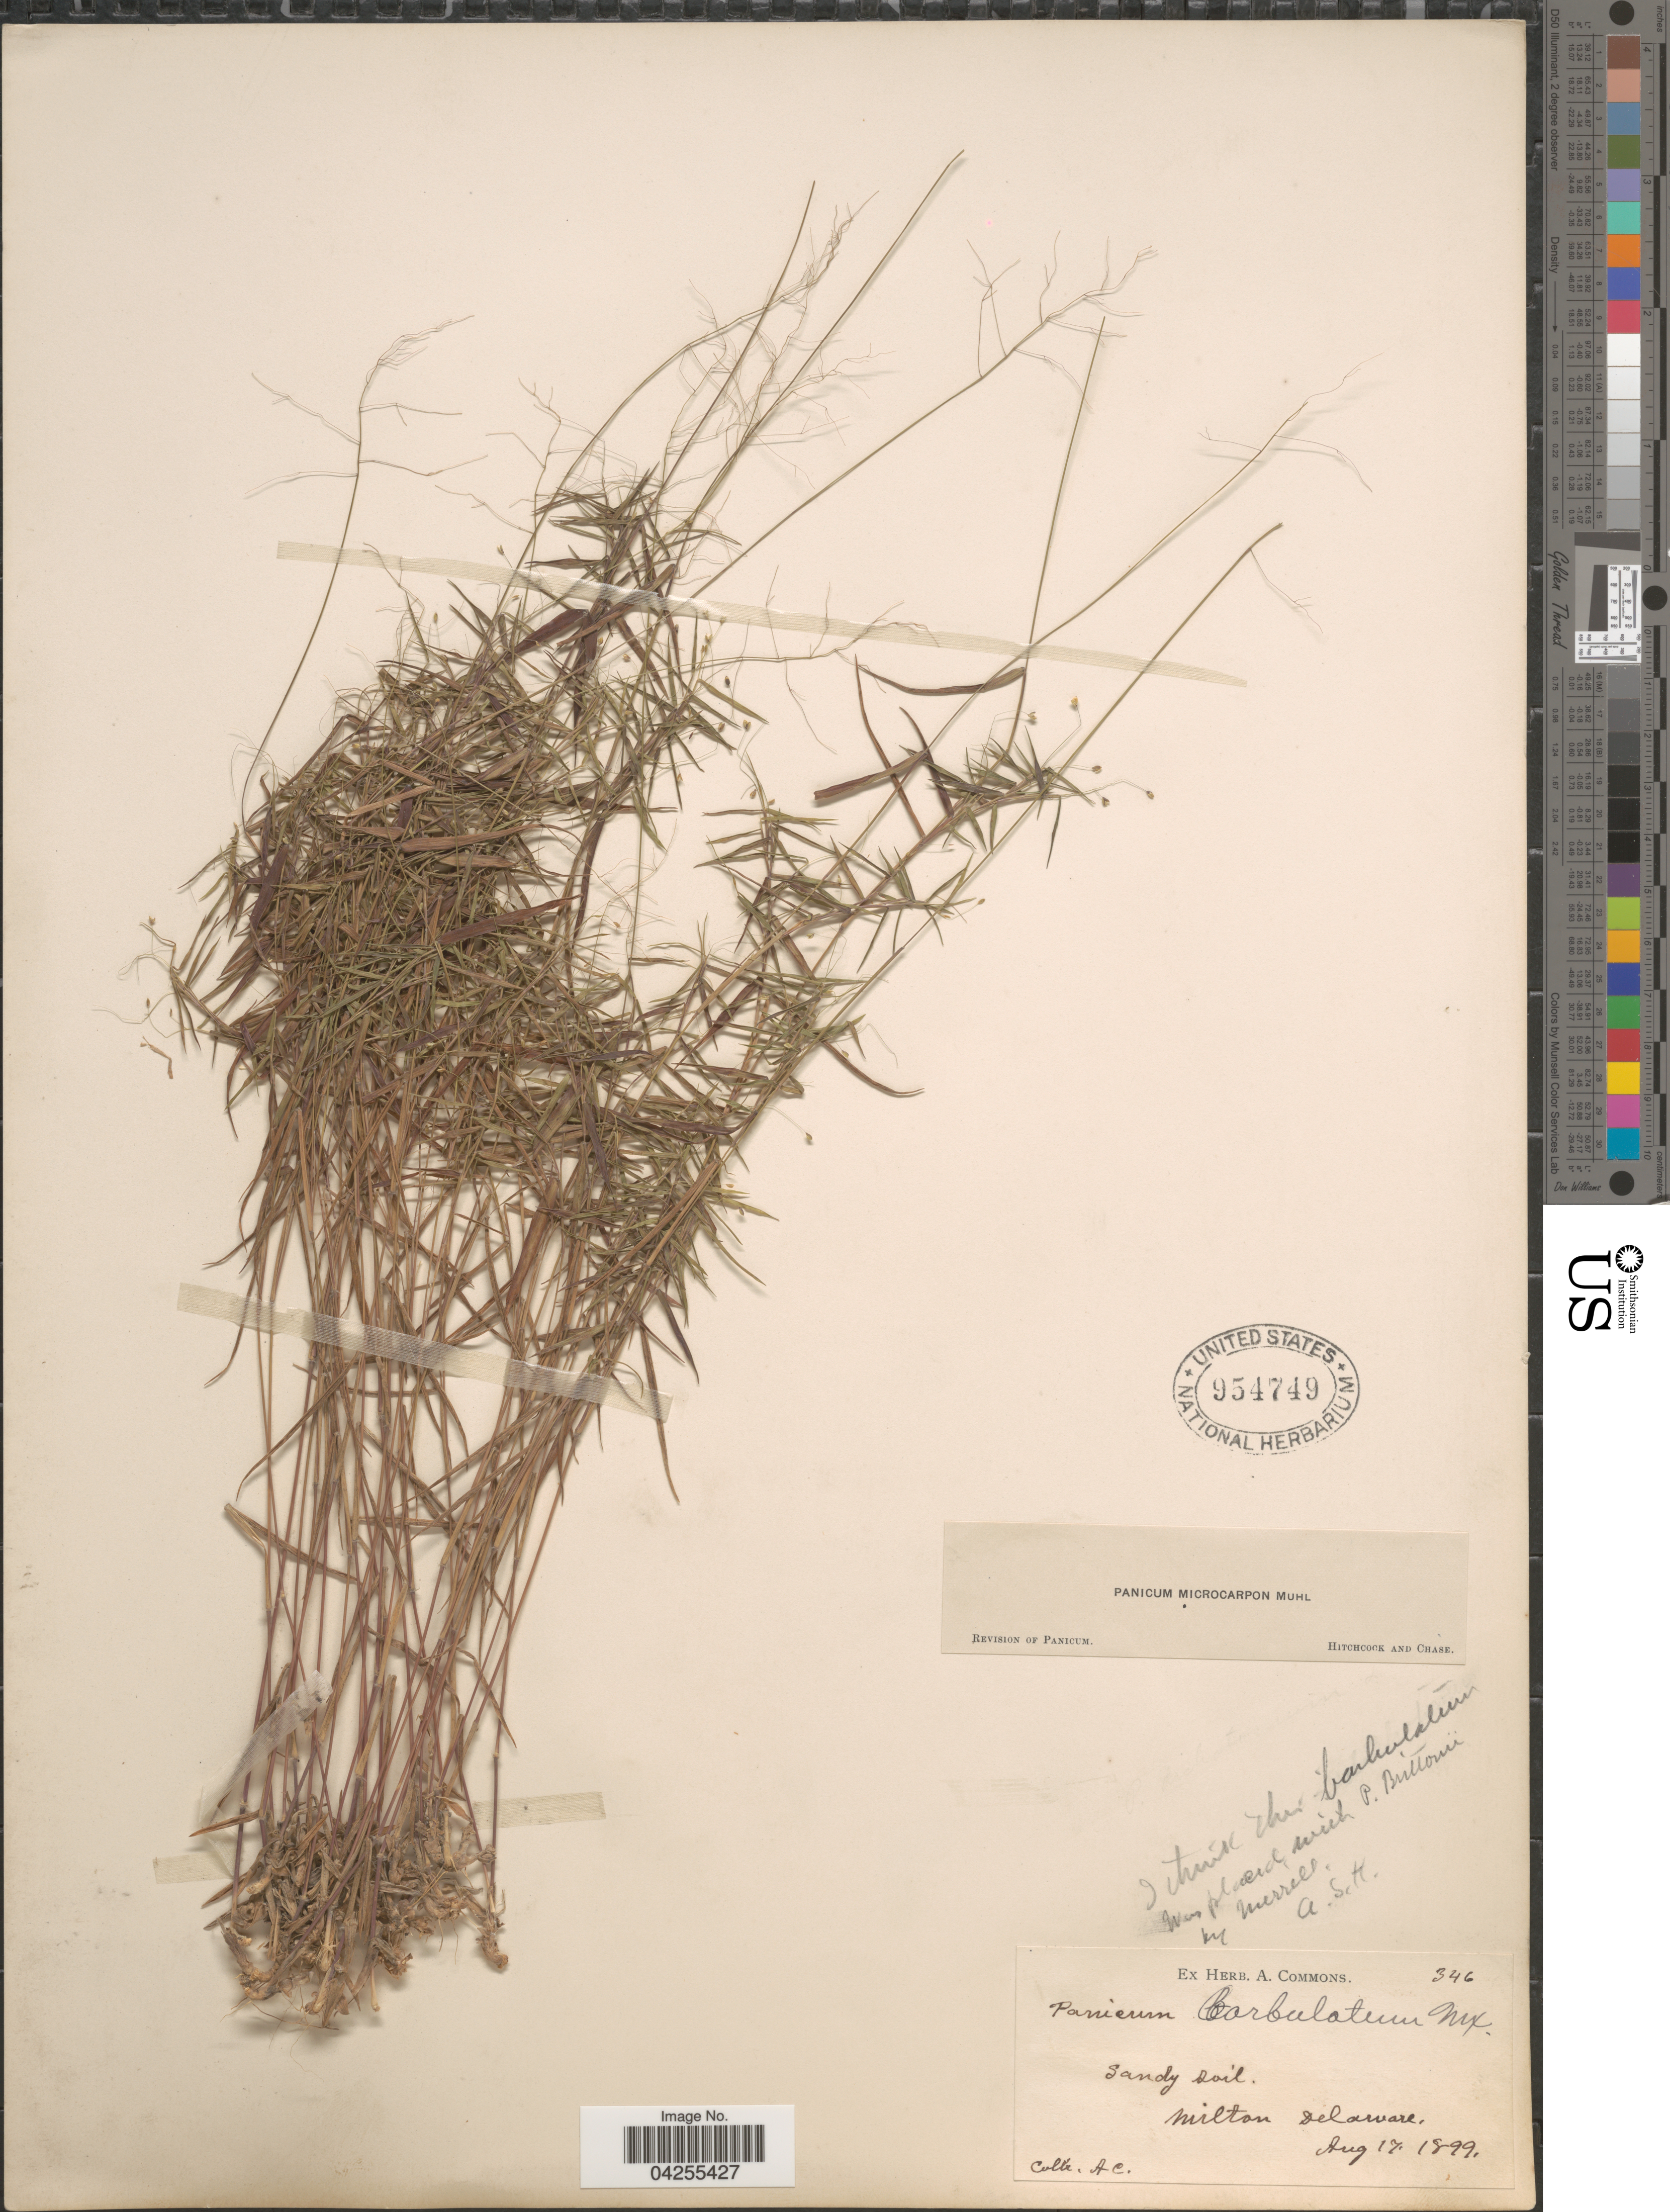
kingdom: Plantae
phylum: Tracheophyta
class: Liliopsida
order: Poales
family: Poaceae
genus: Dichanthelium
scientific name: Dichanthelium dichotomum var. dichotomum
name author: (L.) Gould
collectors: A. Commons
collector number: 346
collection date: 1899-08-17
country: United States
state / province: Delaware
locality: Milton.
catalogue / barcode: US 954749